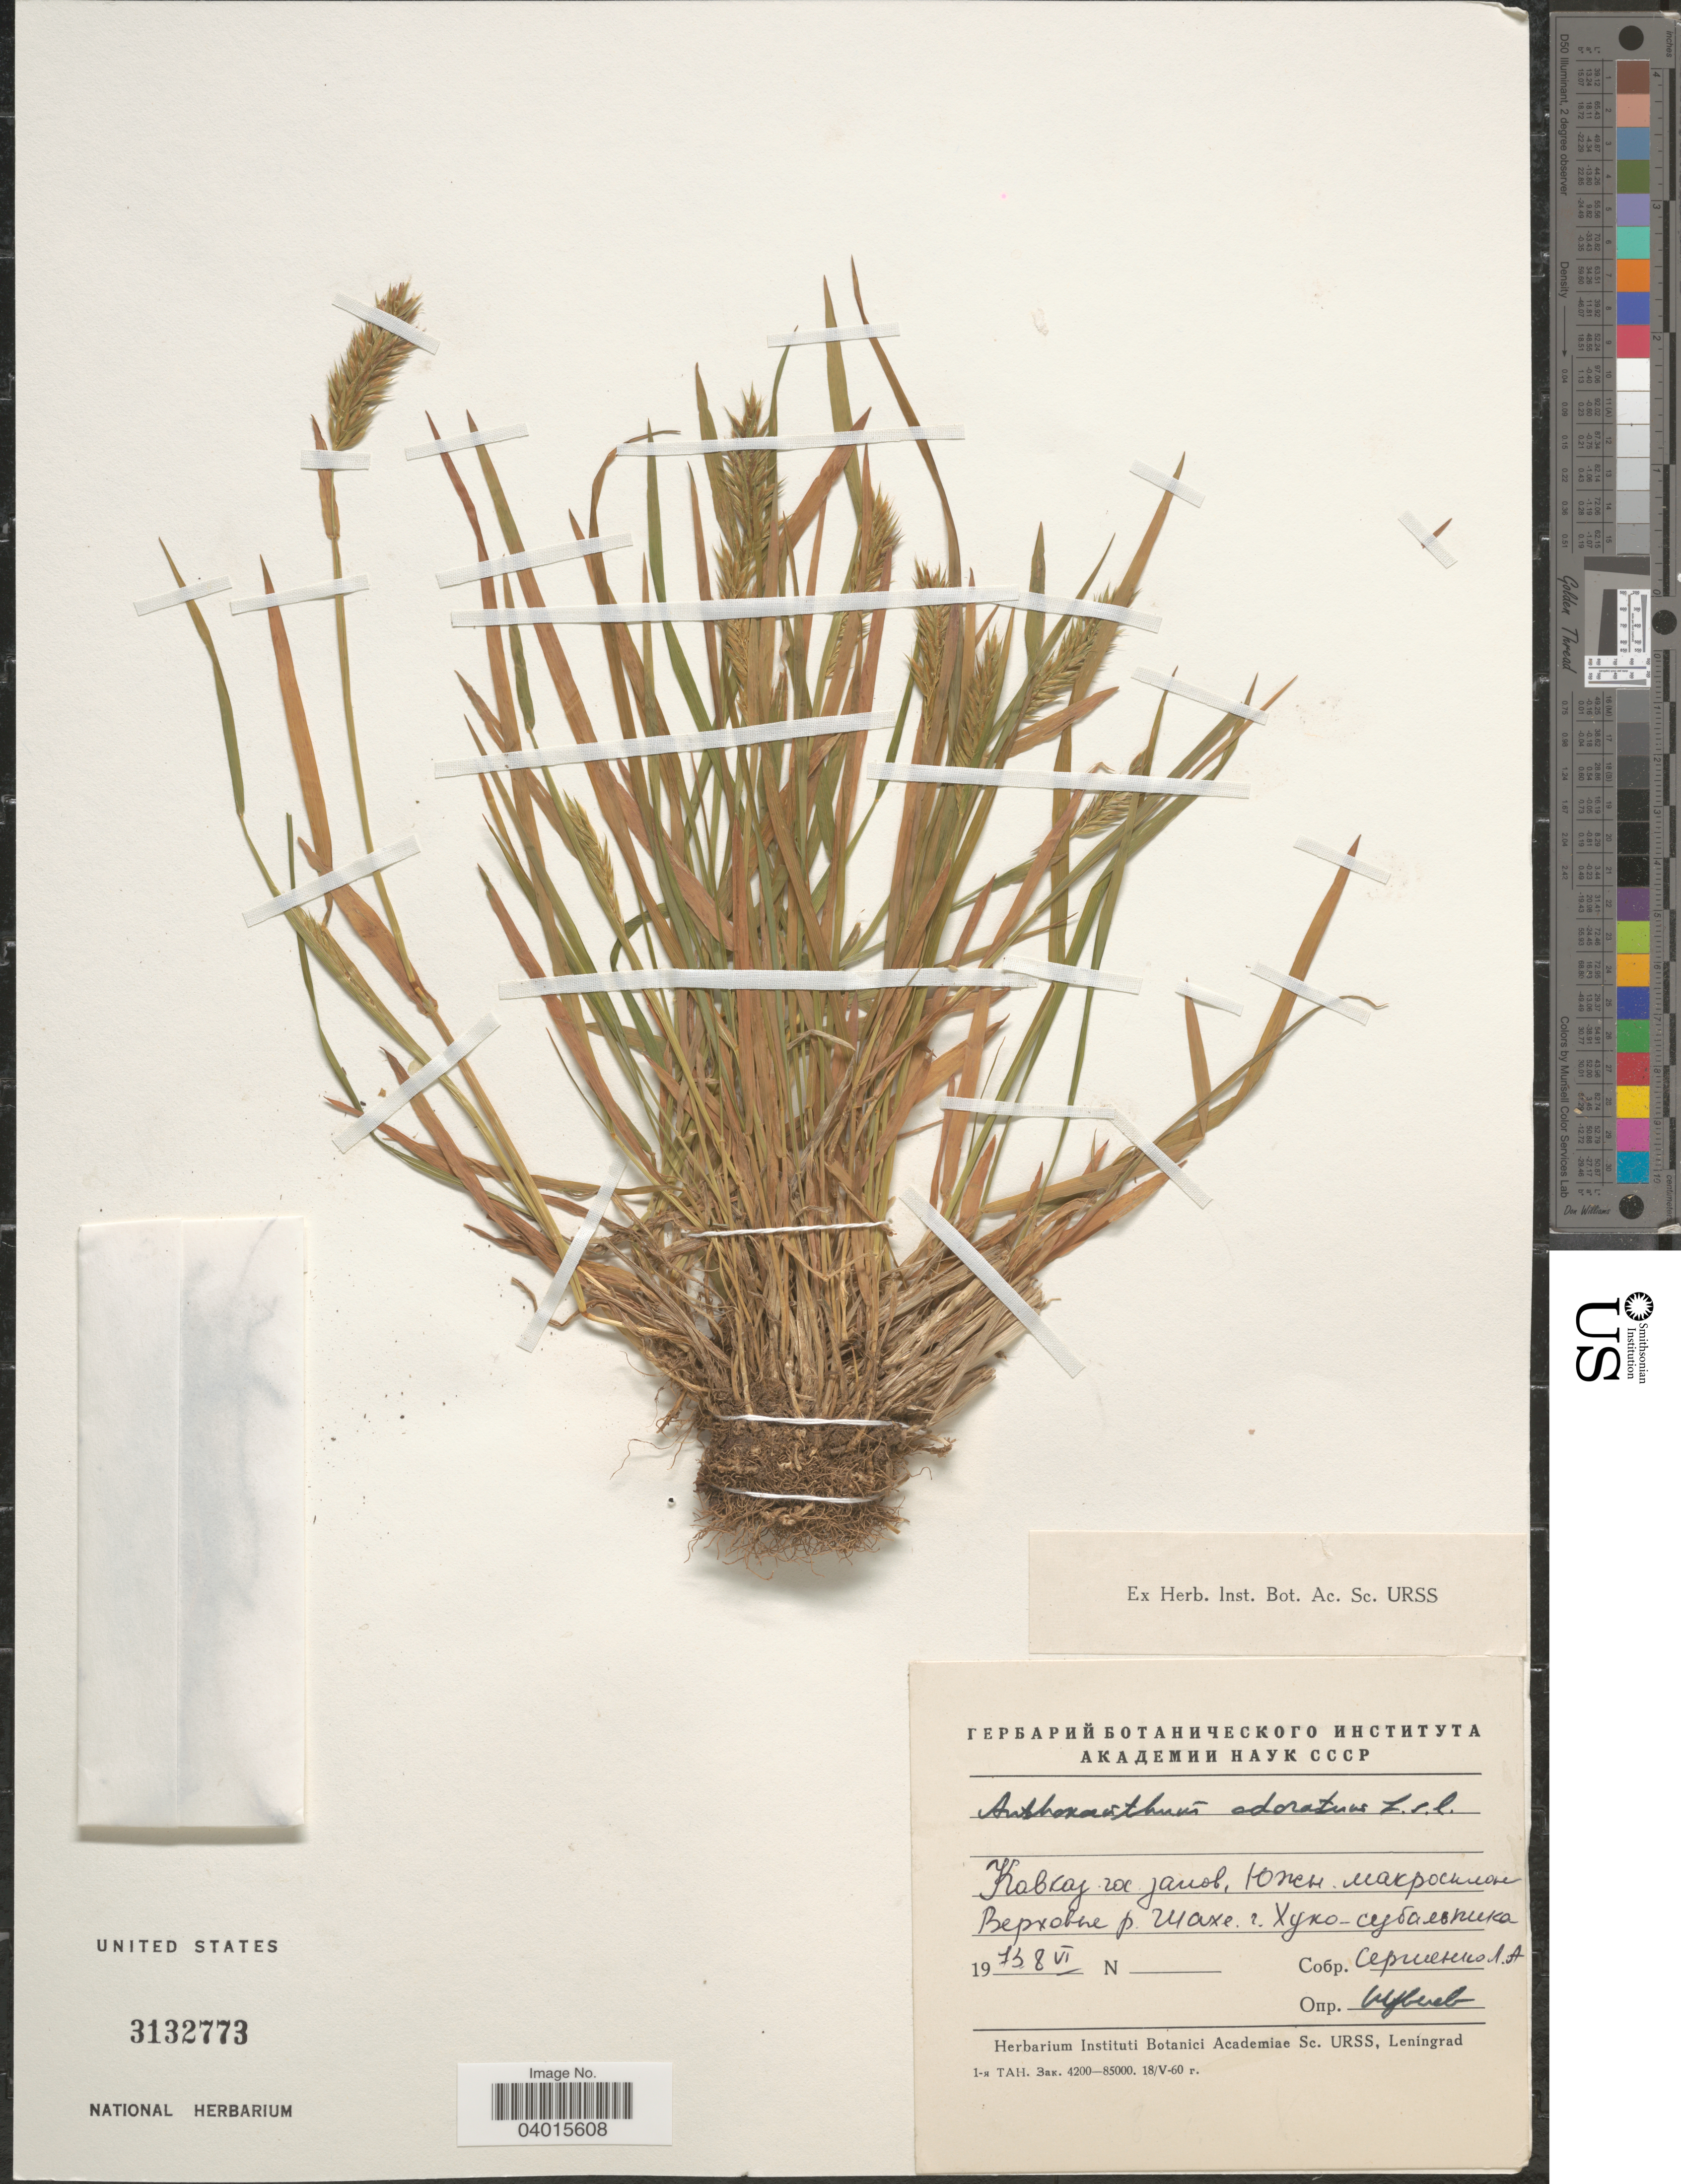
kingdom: Plantae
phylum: Tracheophyta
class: Liliopsida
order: Poales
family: Poaceae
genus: Anthoxanthum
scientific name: Anthoxanthum odoratum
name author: L.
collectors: L. Sergienko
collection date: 1973-06-08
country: Russian Federation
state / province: Adygea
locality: River Shakhe, Khukho Mt.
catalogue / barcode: US 3132773